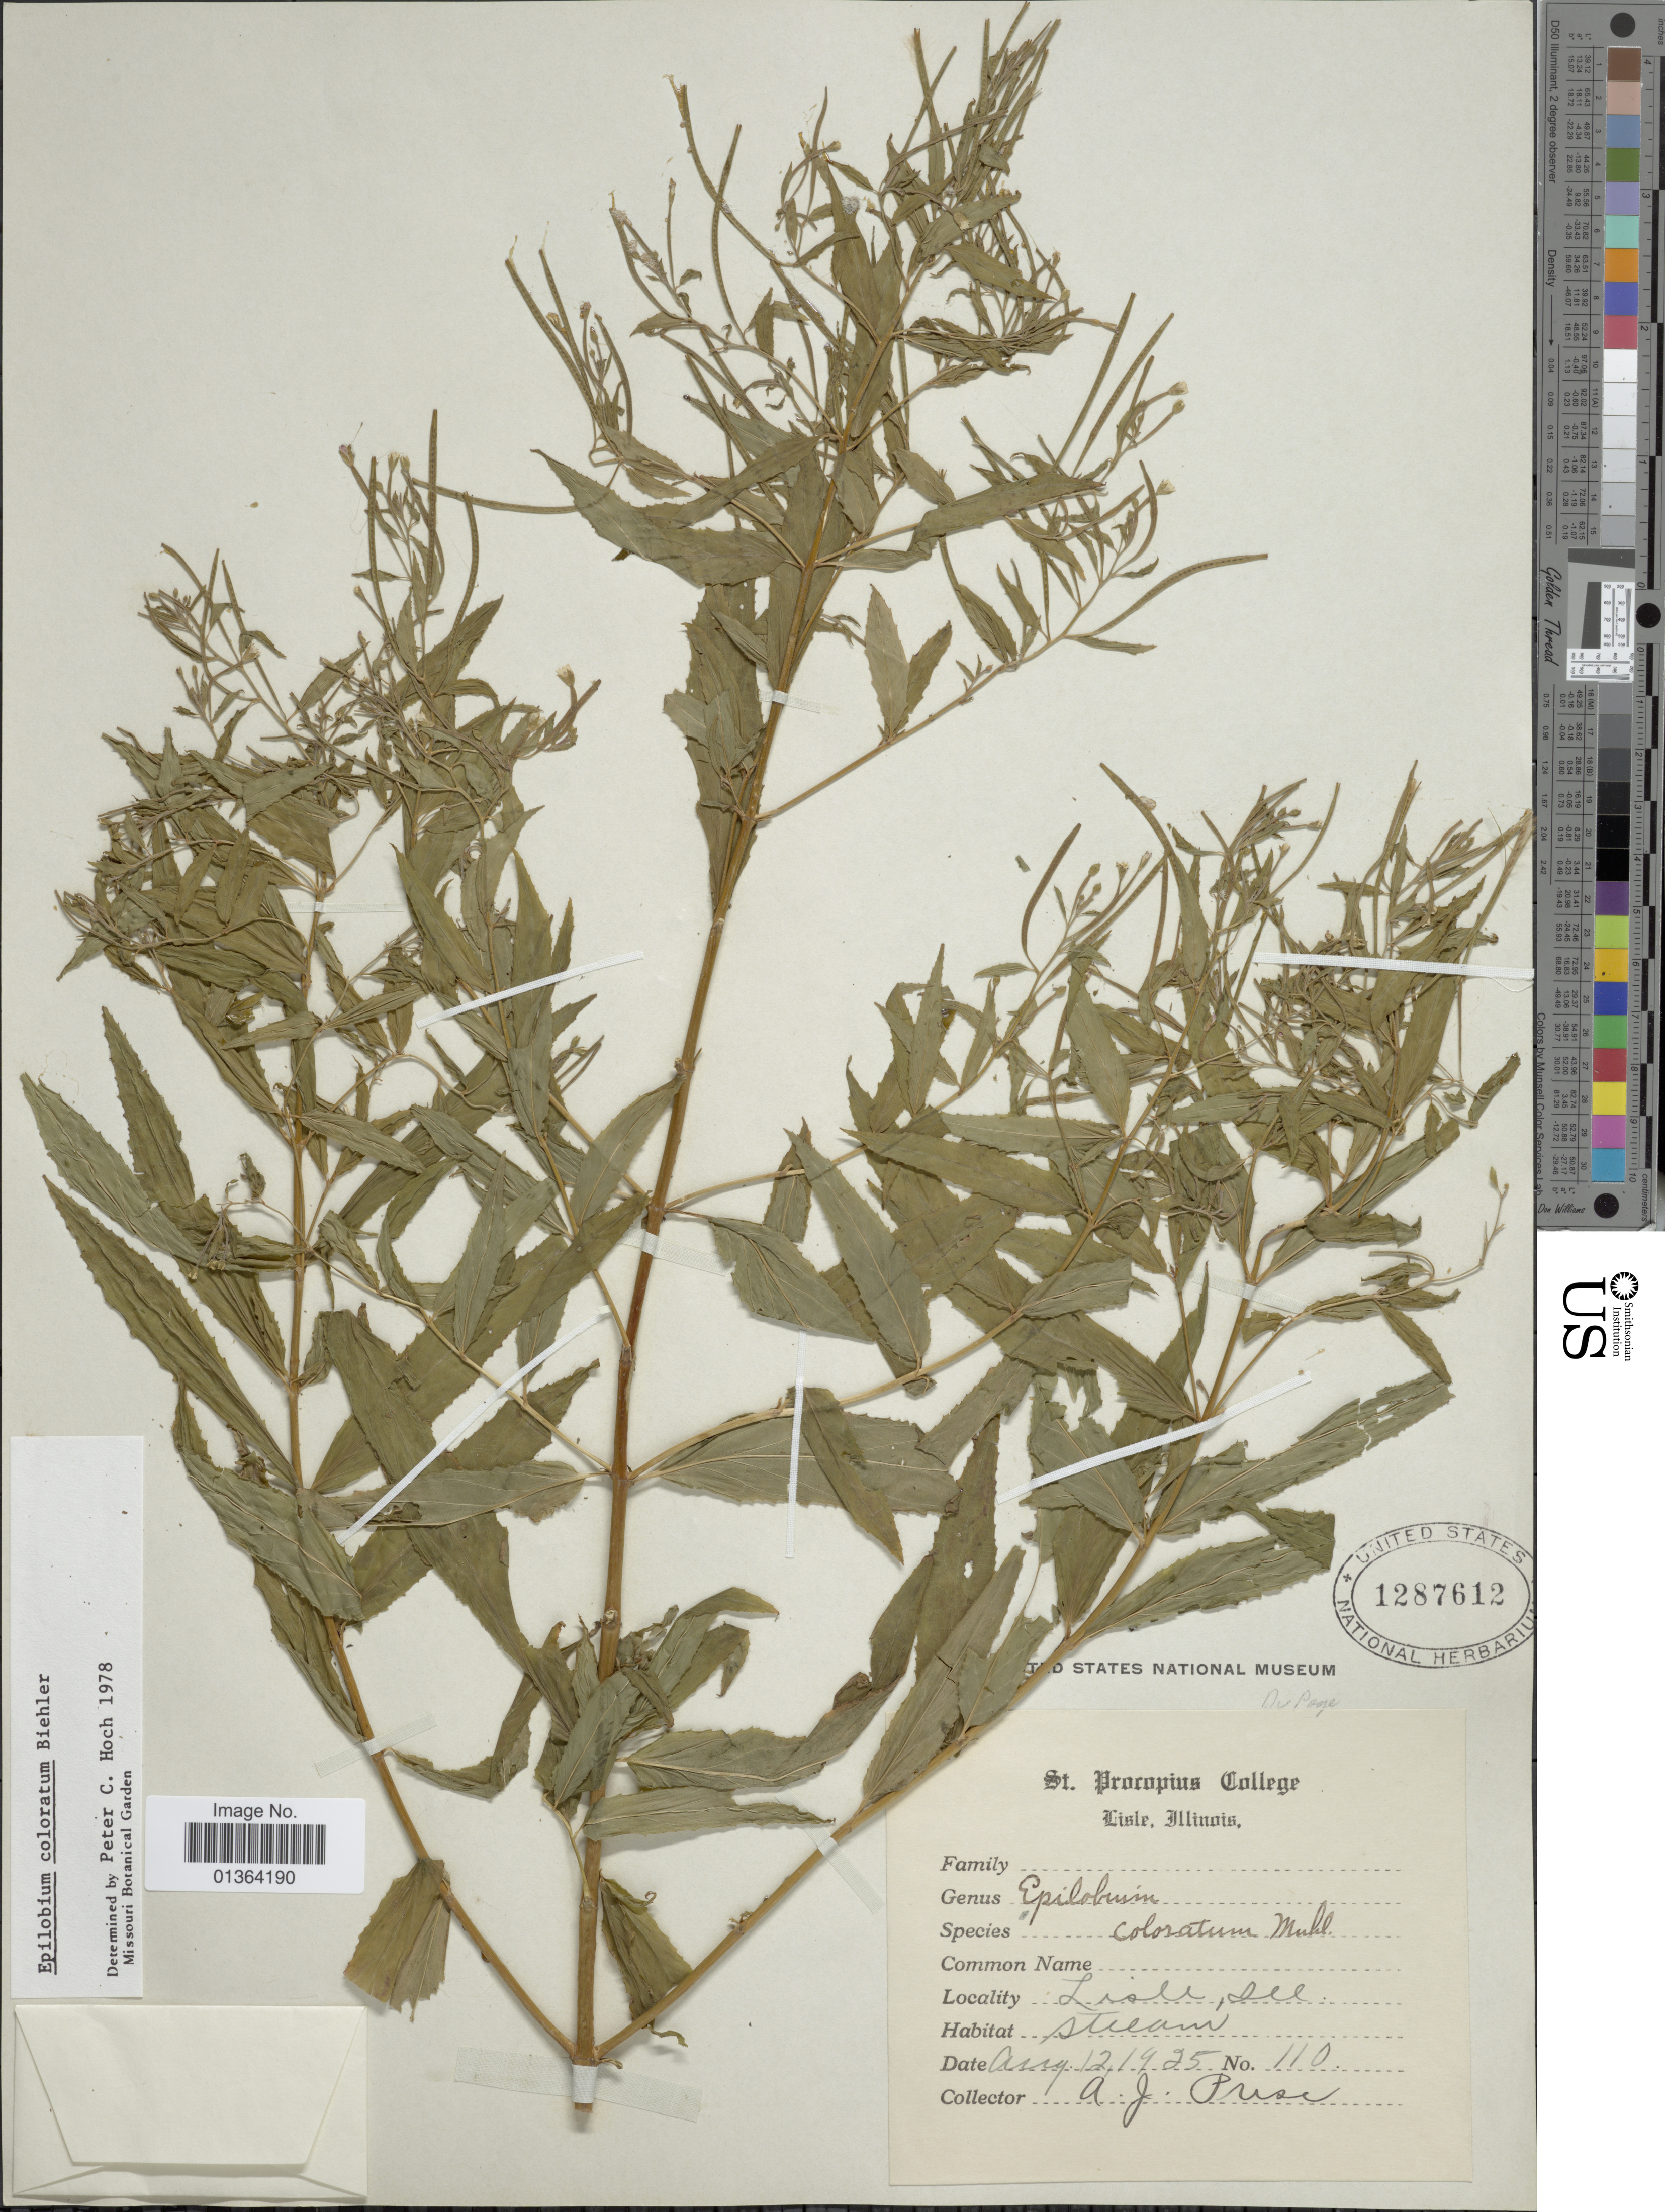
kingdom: Plantae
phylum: Tracheophyta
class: Magnoliopsida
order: Myrtales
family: Onagraceae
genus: Epilobium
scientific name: Epilobium coloratum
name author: Biehler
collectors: A. J. Prisc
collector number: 110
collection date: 1925-08-12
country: United States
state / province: Illinois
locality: Lisle.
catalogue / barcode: US 1287612